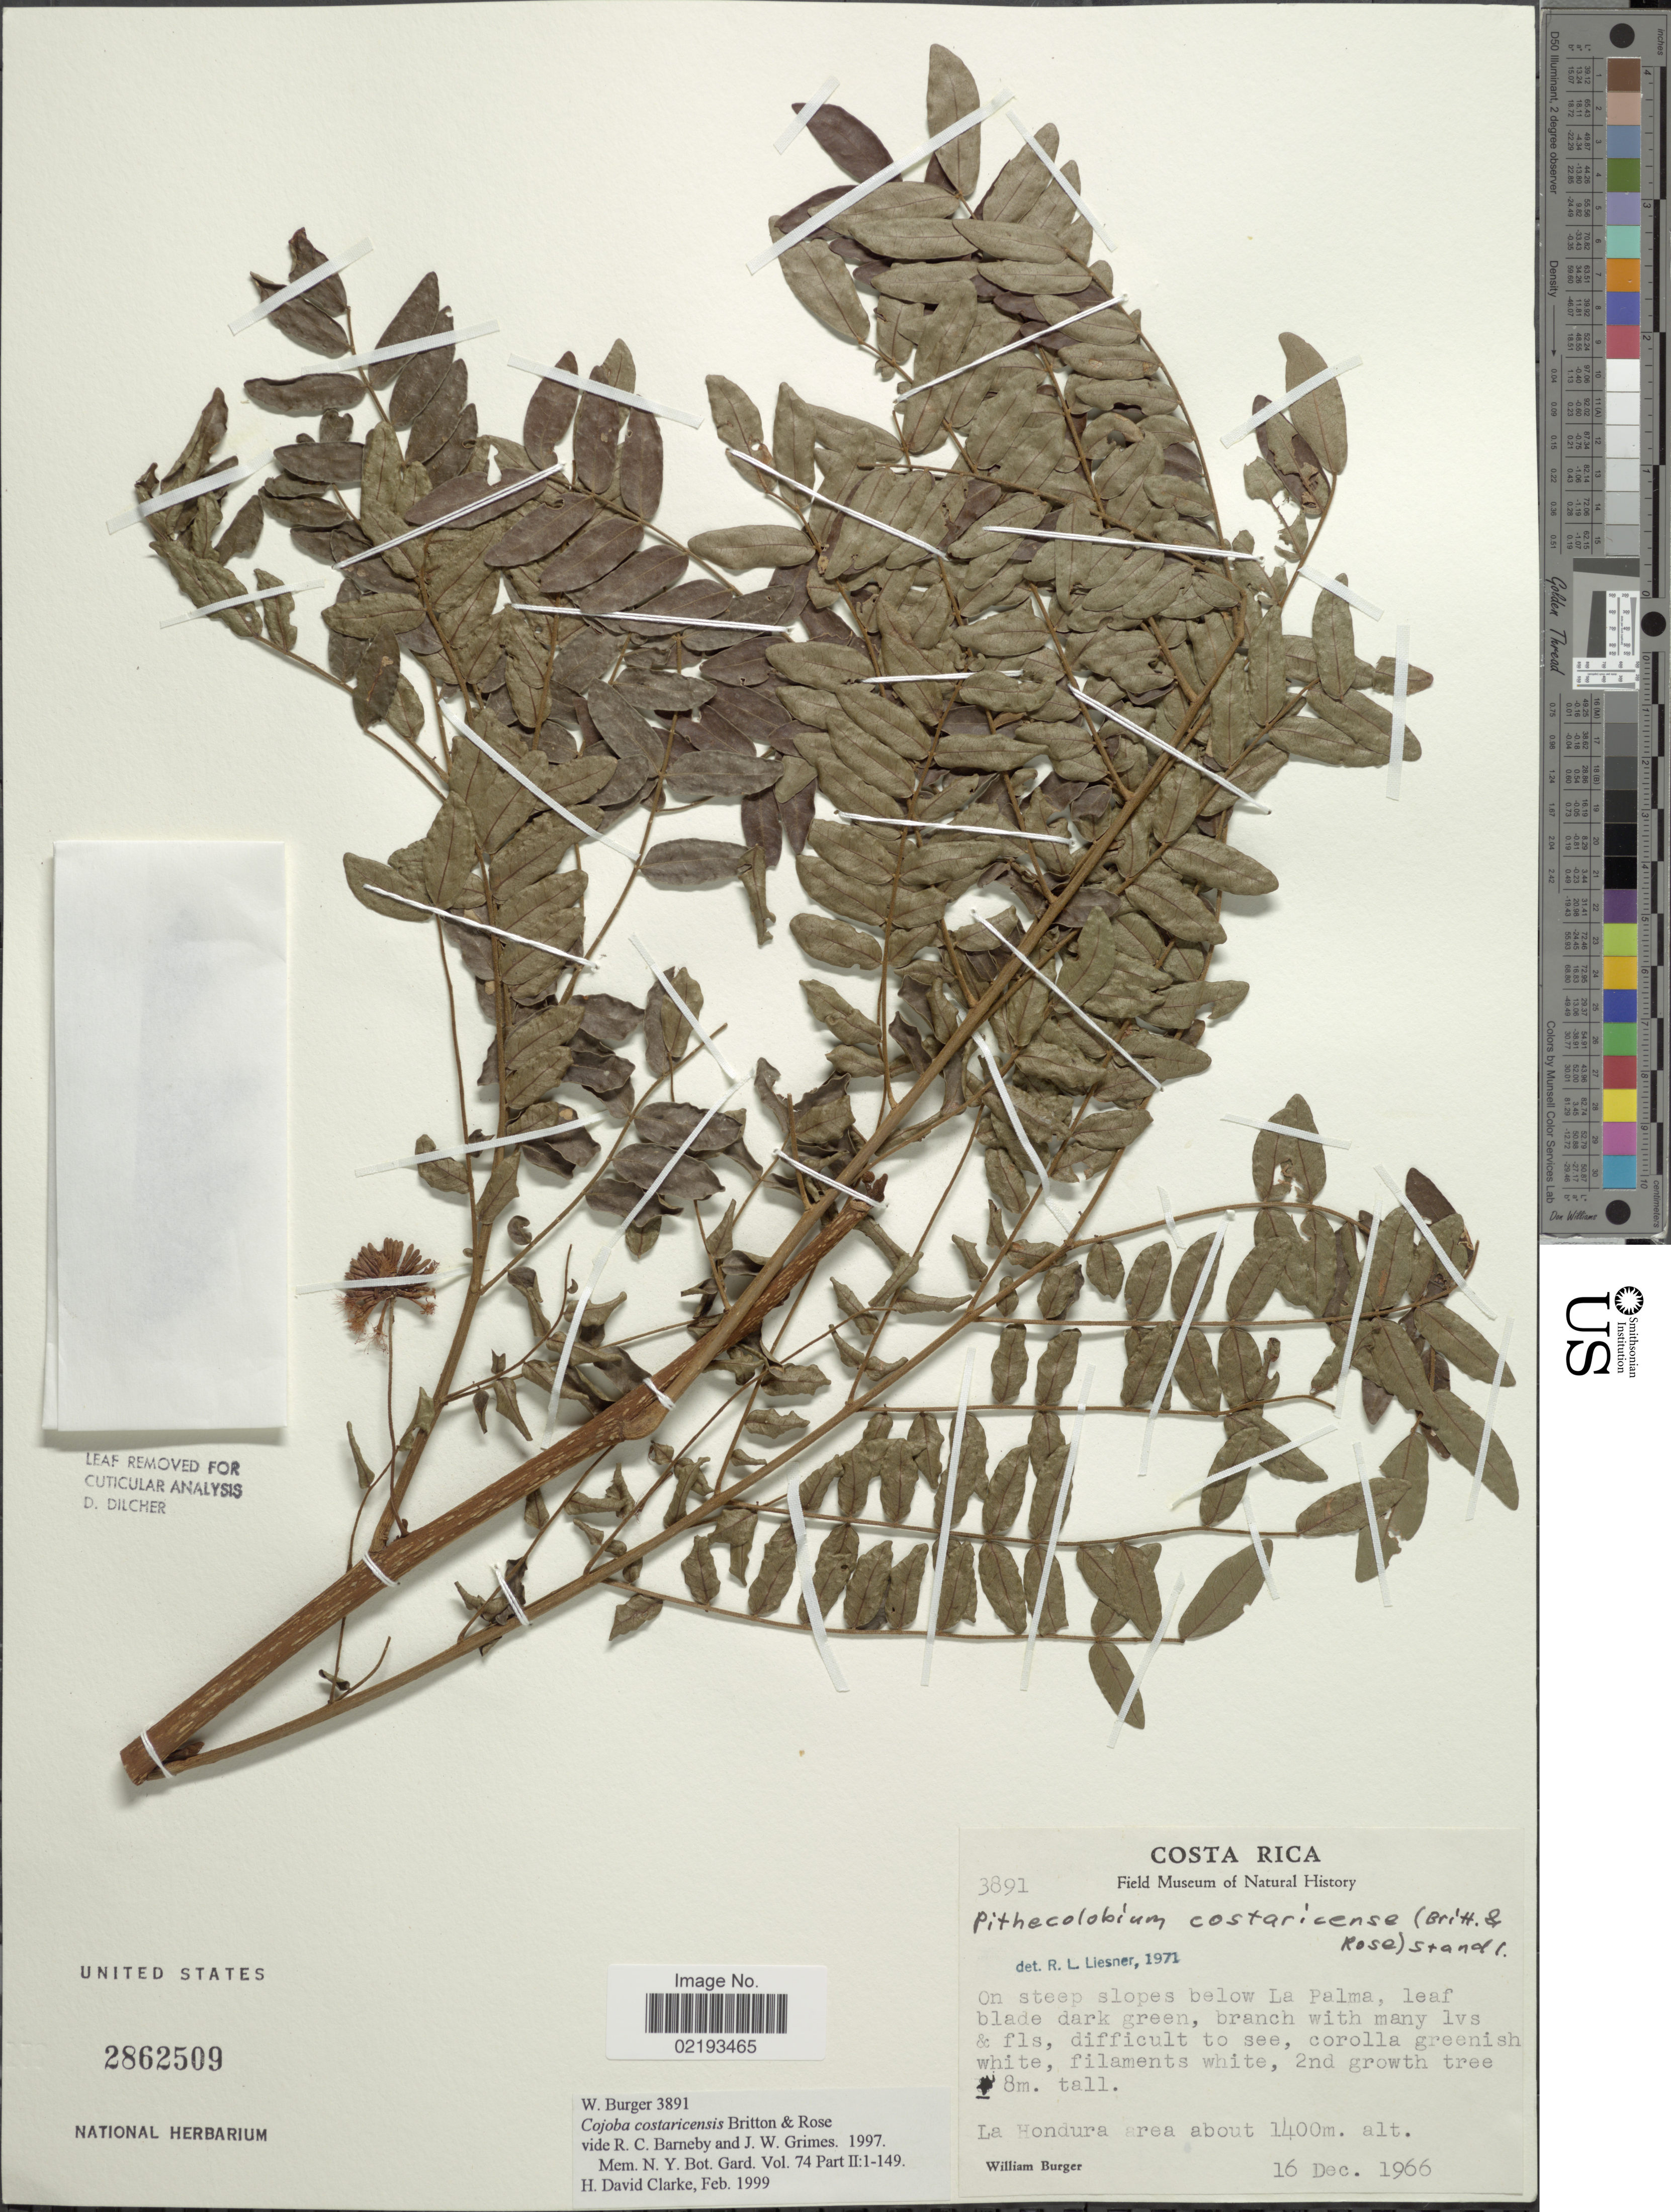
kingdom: Plantae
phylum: Tracheophyta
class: Magnoliopsida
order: Fabales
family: Fabaceae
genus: Cojoba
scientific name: Cojoba costaricensis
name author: Britton & Rose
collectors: W. Burger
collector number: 3891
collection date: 1966-12-16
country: Costa Rica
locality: On steep slopes below La Palma, La Hondura area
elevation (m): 1400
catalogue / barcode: US 2862509